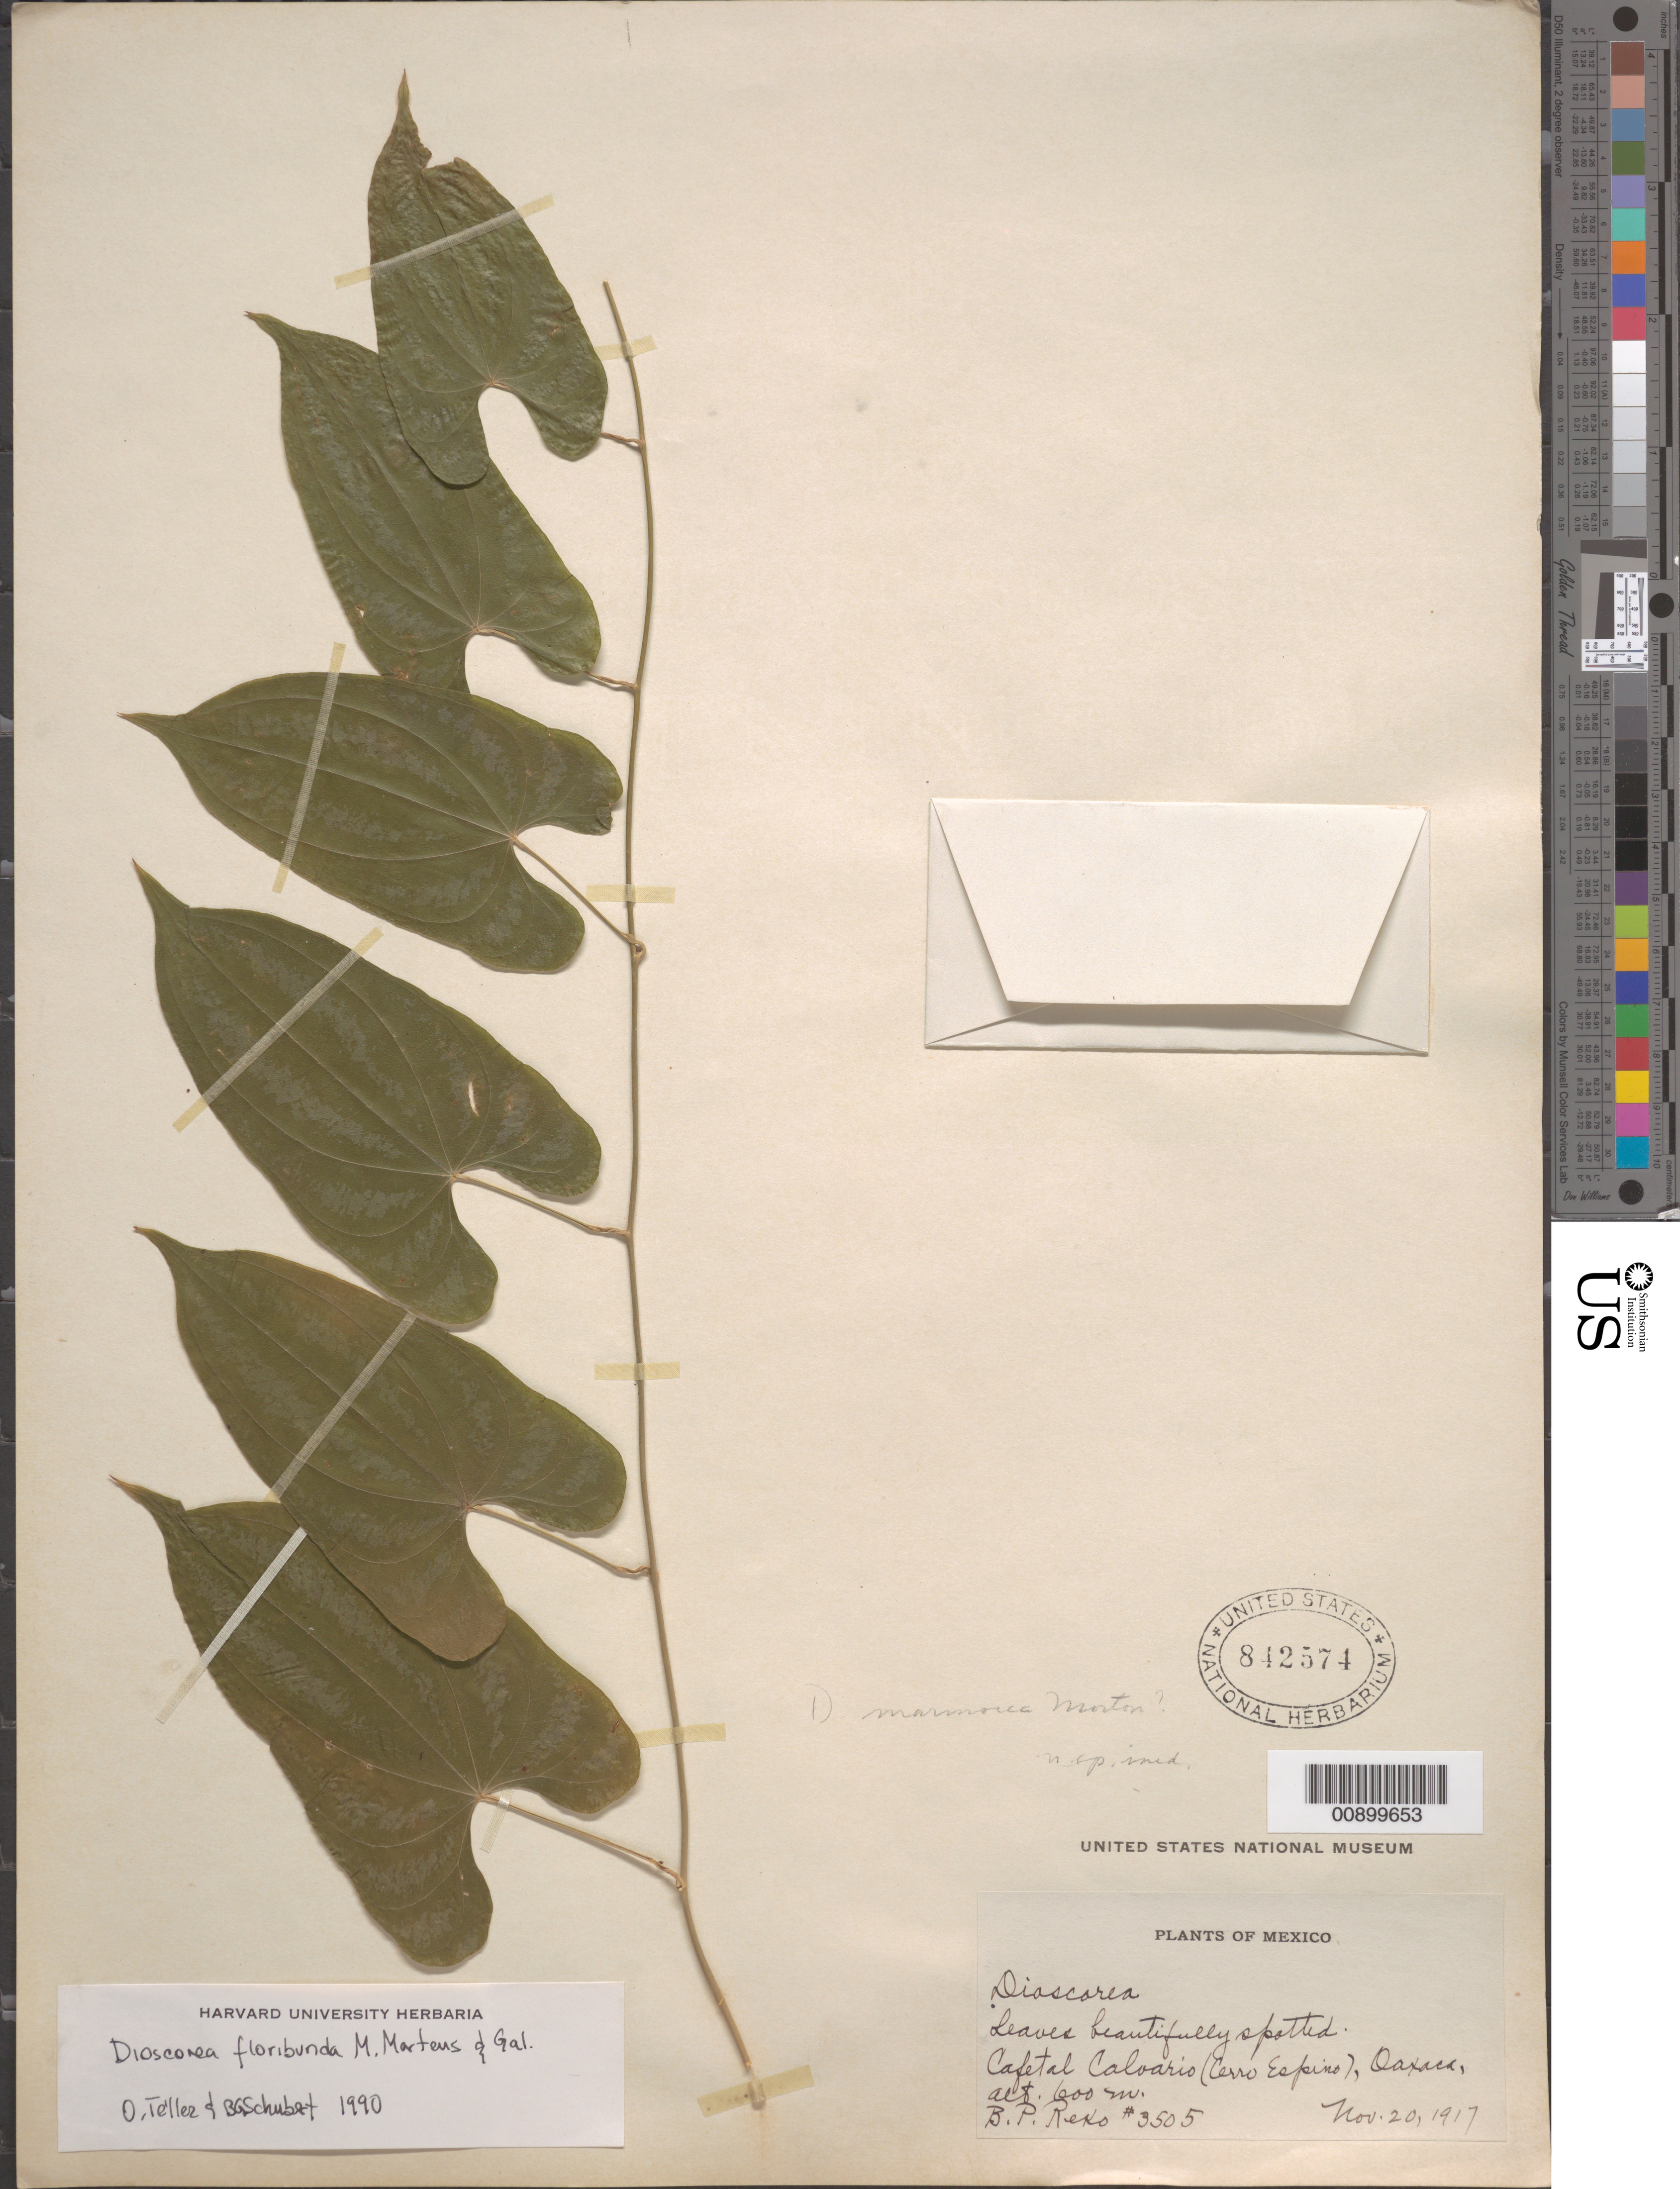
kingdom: Plantae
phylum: Tracheophyta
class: Liliopsida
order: Dioscoreales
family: Dioscoreaceae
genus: Dioscorea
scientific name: Dioscorea floribunda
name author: M. Martens & Galeotti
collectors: B. P. Reko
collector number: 3505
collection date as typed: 20 Nov 1917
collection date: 1917-11-20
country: Mexico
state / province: Oaxaca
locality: Cafetal Calvario (Cerro Espino), Oaxaca.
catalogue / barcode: US 842574